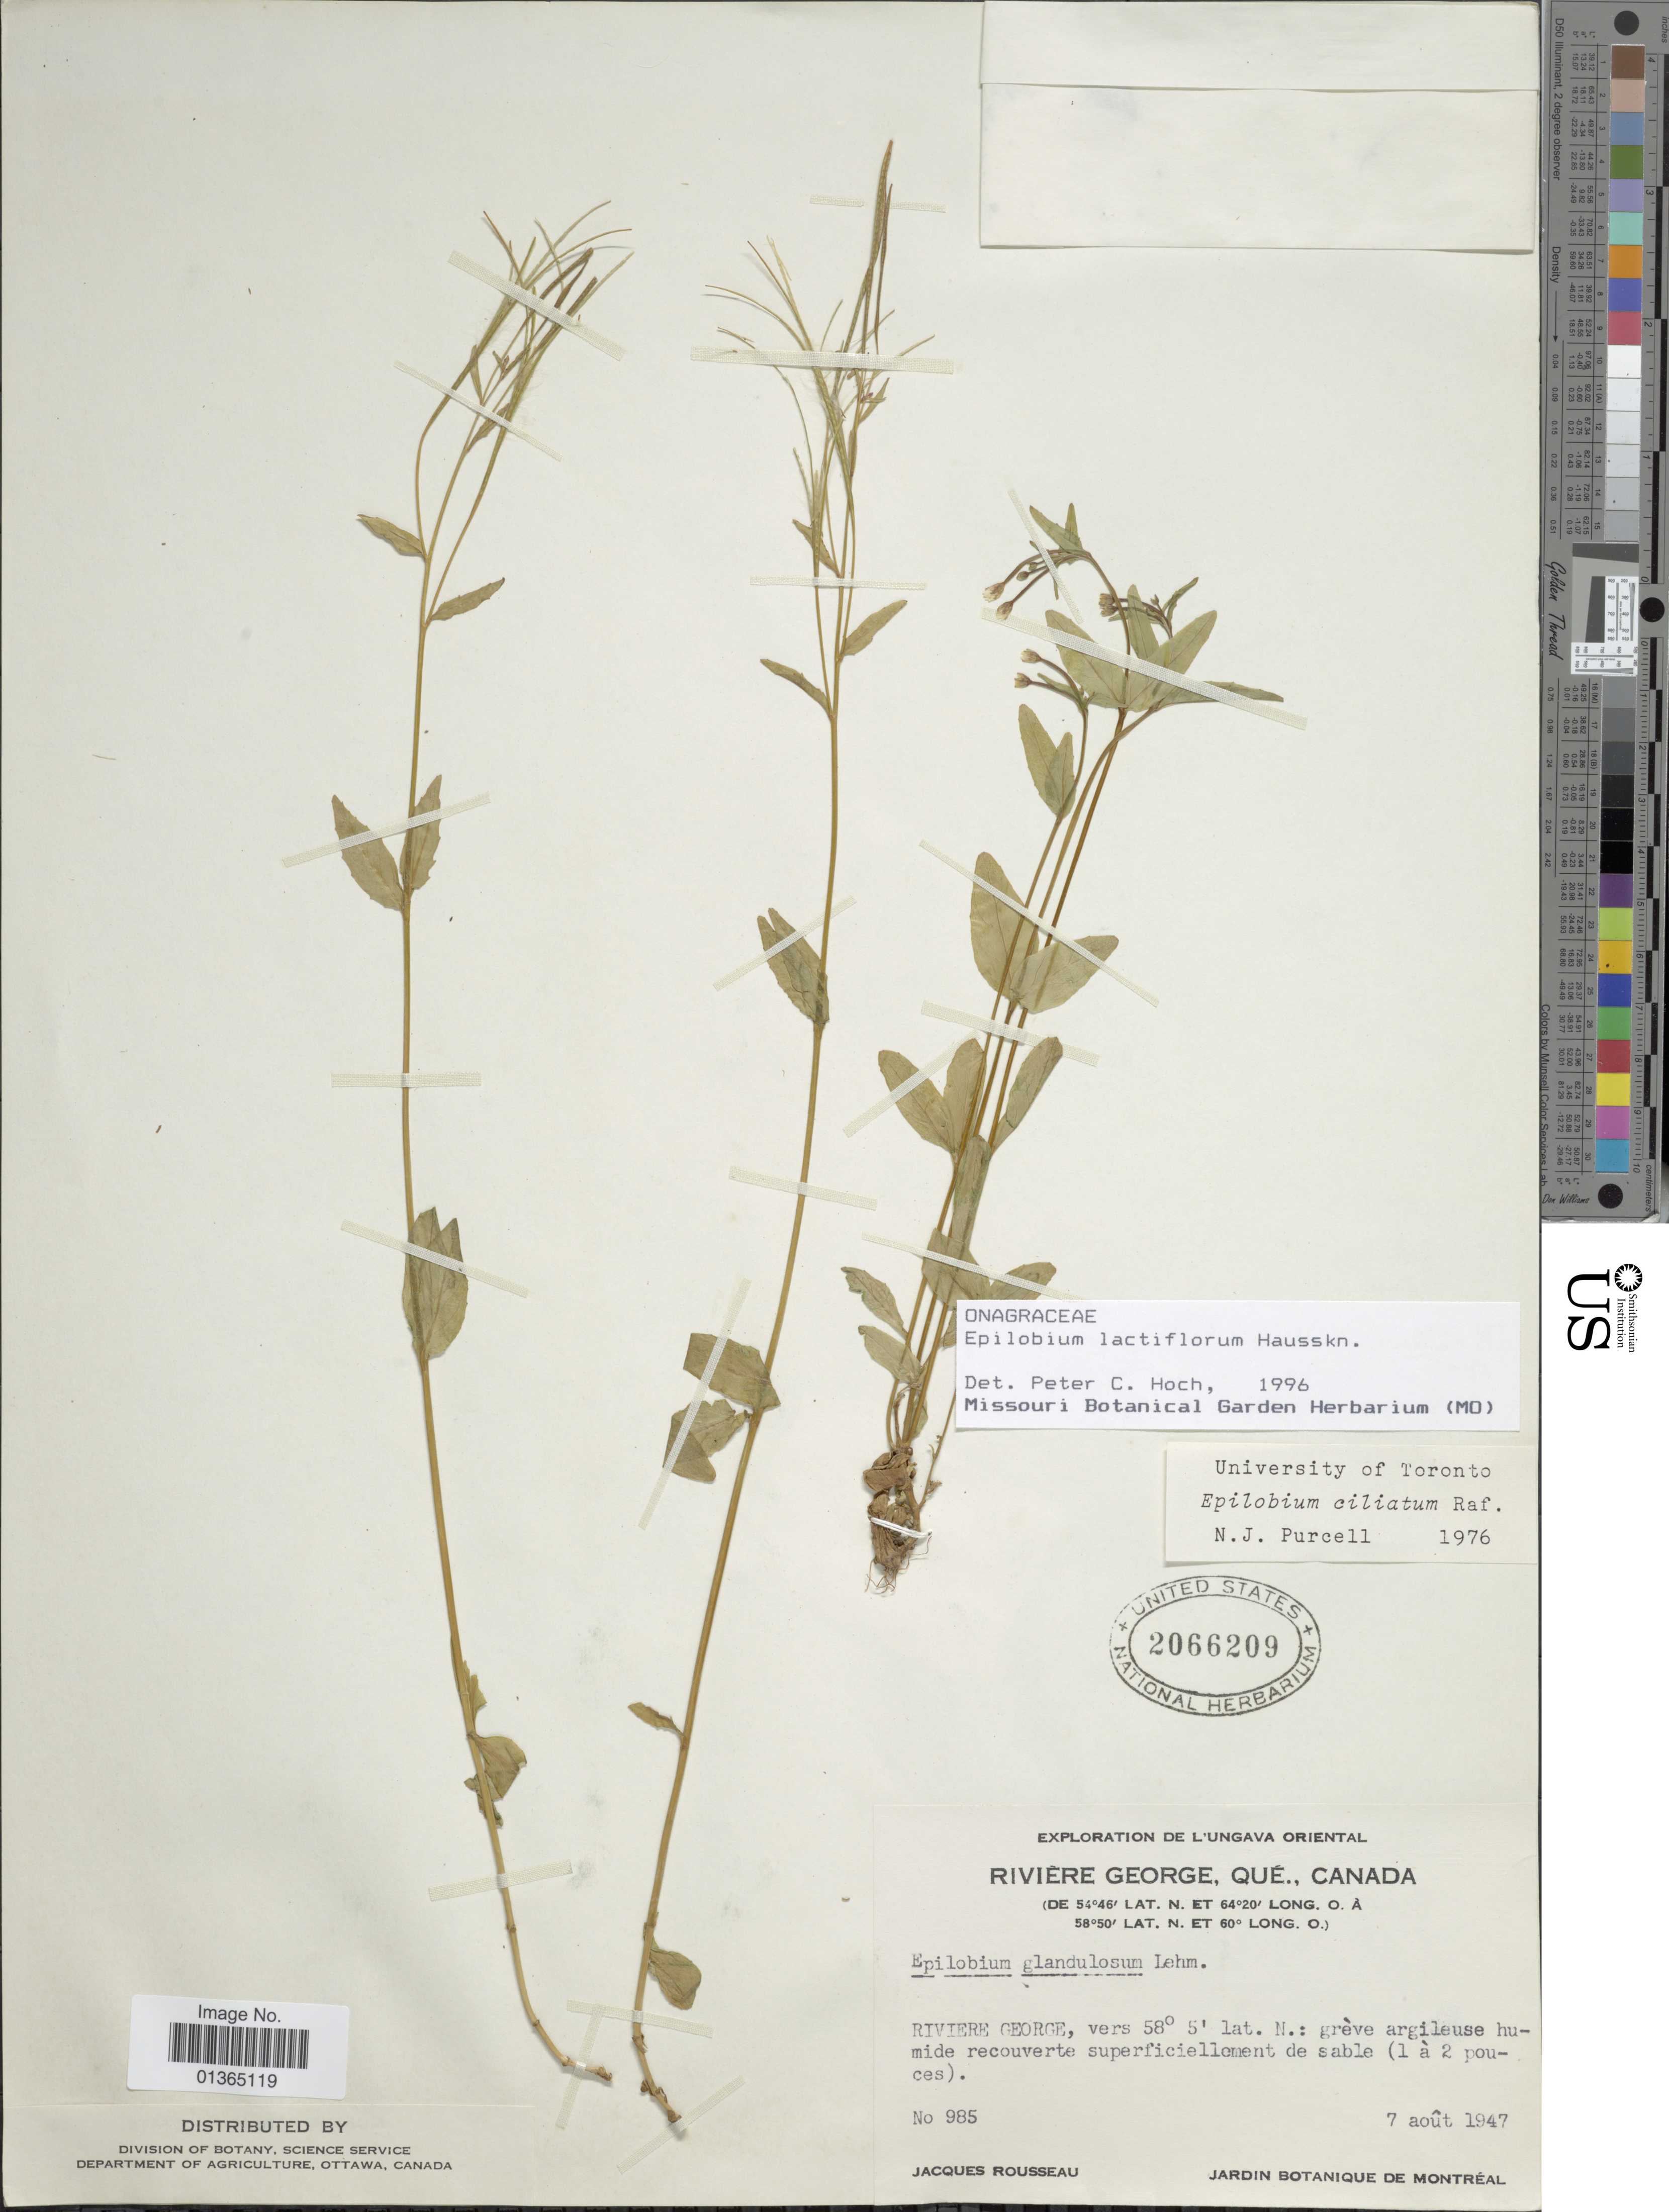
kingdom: Plantae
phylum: Tracheophyta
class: Magnoliopsida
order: Myrtales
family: Onagraceae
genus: Epilobium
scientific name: Epilobium lactiflorum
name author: Hausskn.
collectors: J. Rousseau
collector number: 985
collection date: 1947-08-07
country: Canada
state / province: Quebec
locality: Rivière George.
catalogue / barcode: US 2066209